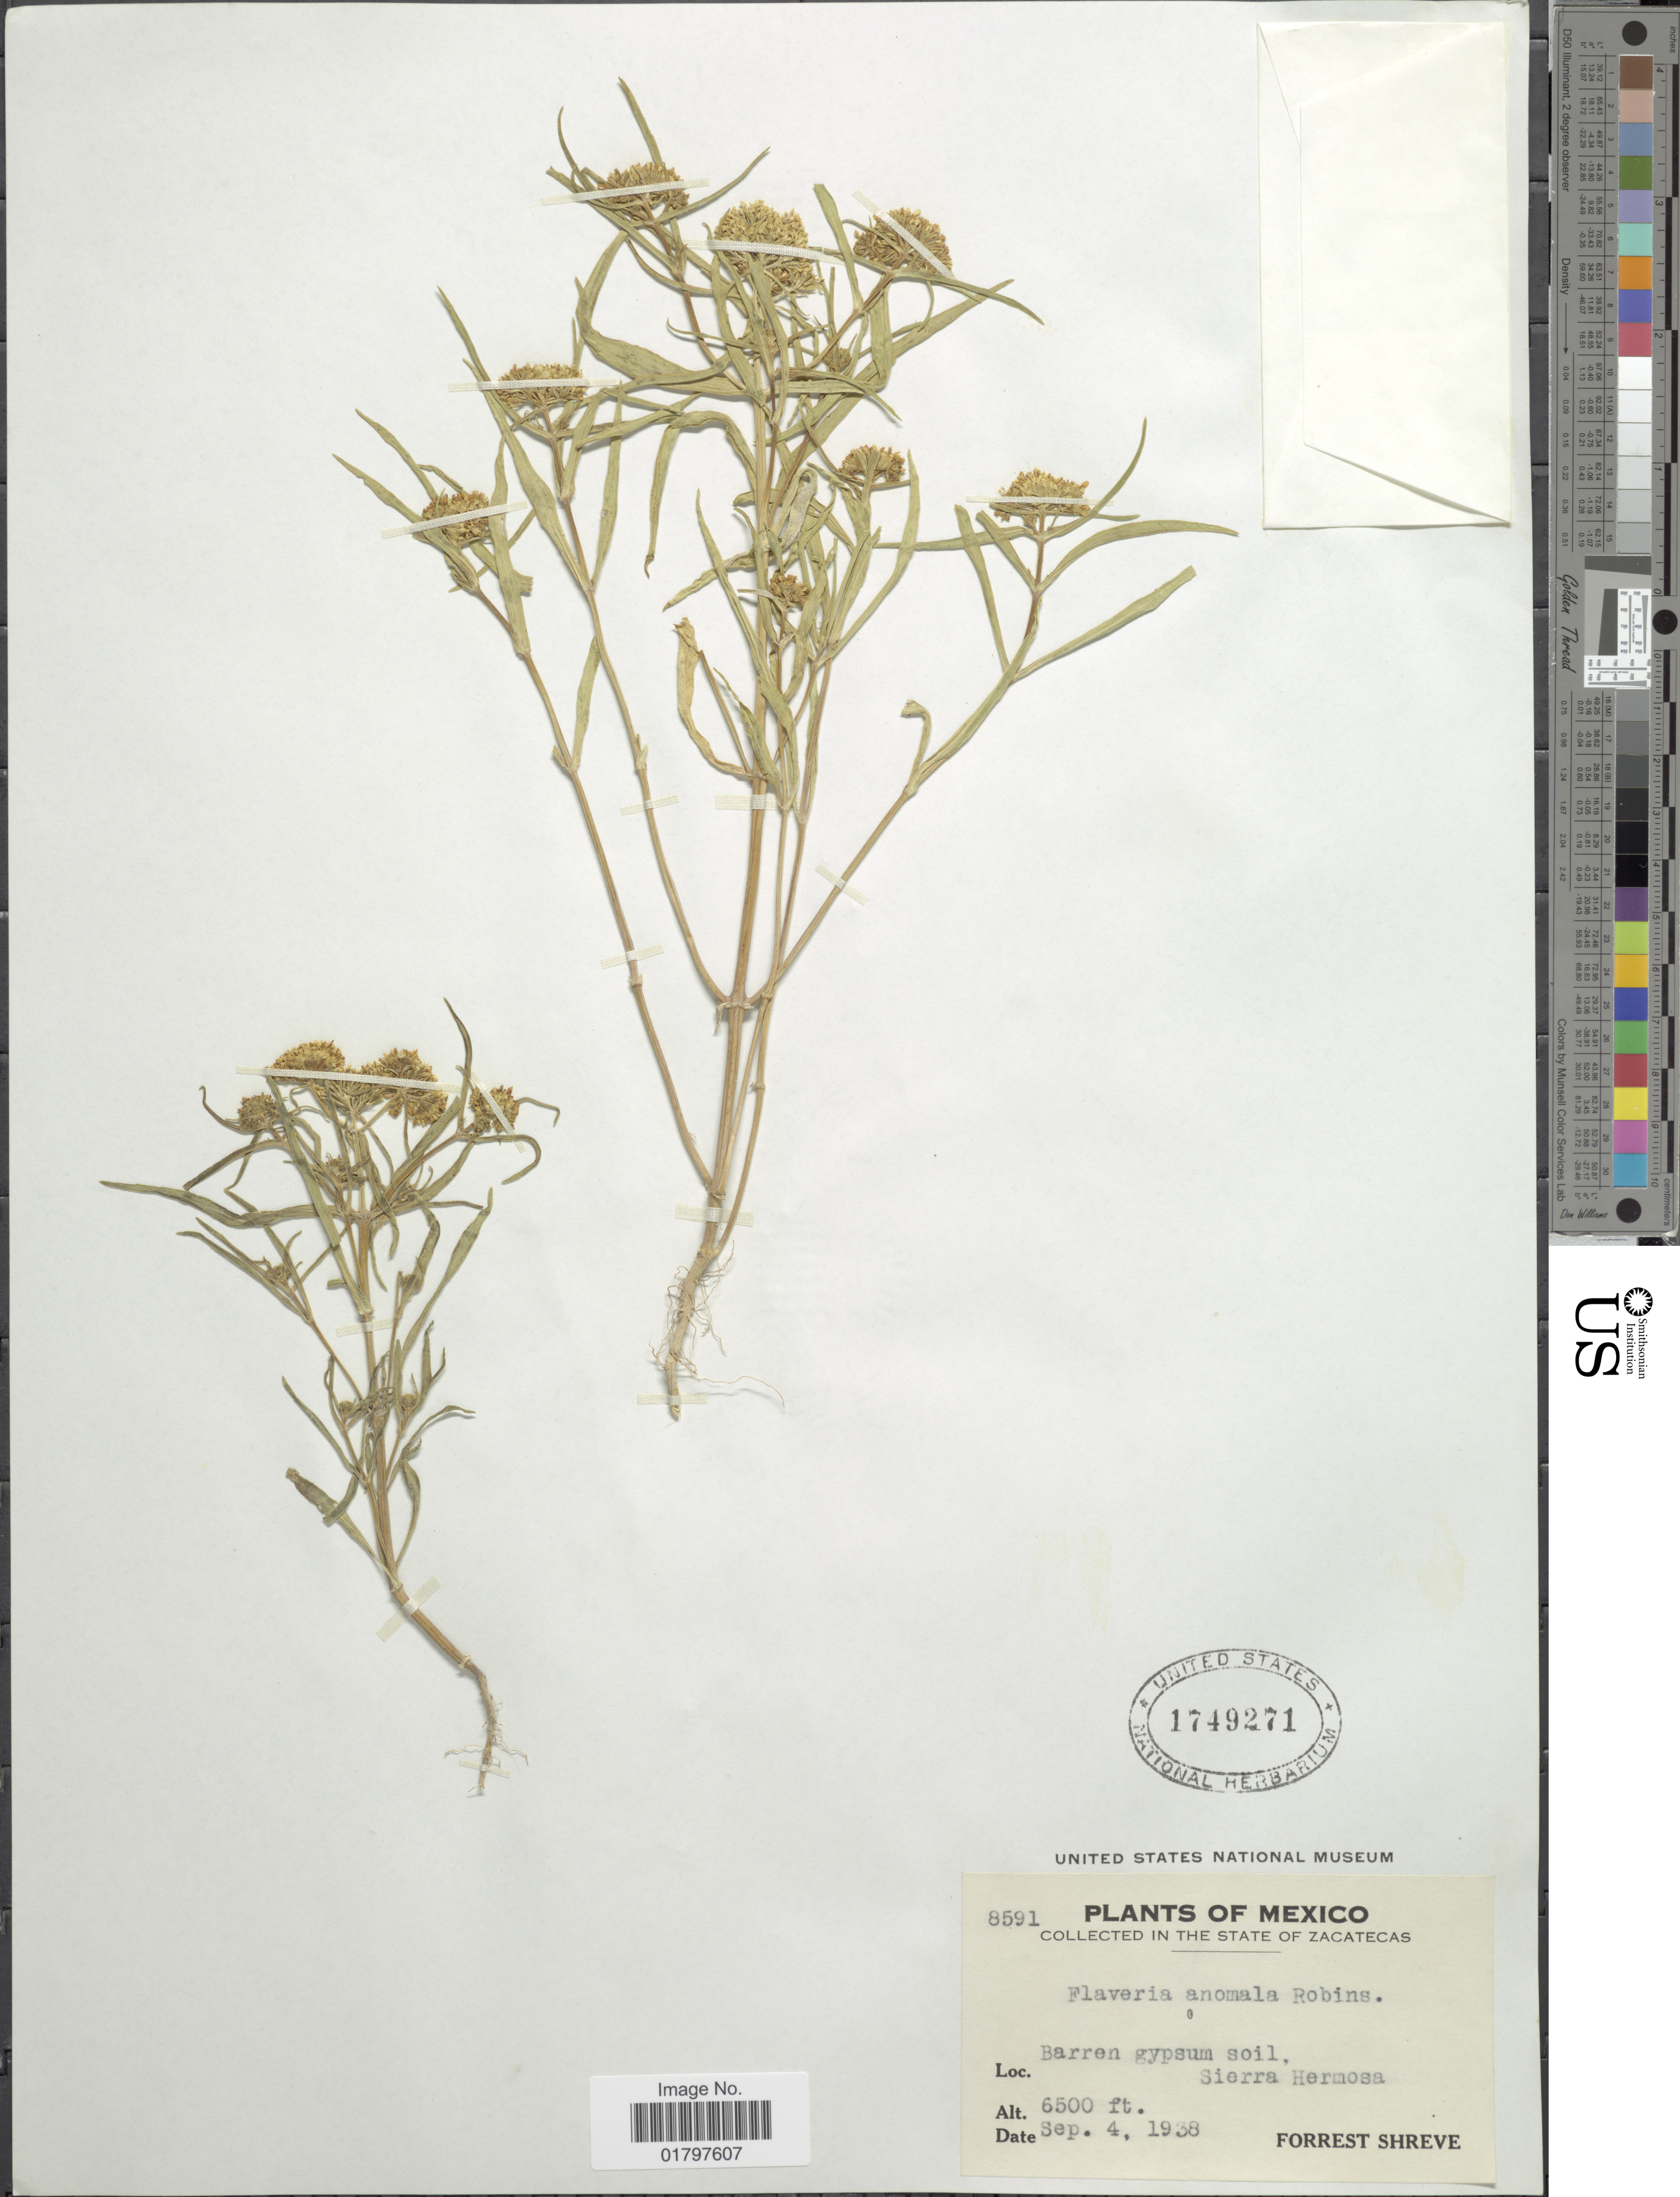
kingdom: Plantae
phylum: Tracheophyta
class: Magnoliopsida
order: Asterales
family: Asteraceae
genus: Flaveria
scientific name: Flaveria anomala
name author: B.L. Rob.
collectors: F. Shreve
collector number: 8591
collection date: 1938-09-04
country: Mexico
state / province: Zacatecas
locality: In the State of Zacatecas. Barren gypsum soil. Sierra Hermosa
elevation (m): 1981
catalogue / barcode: US 1749271